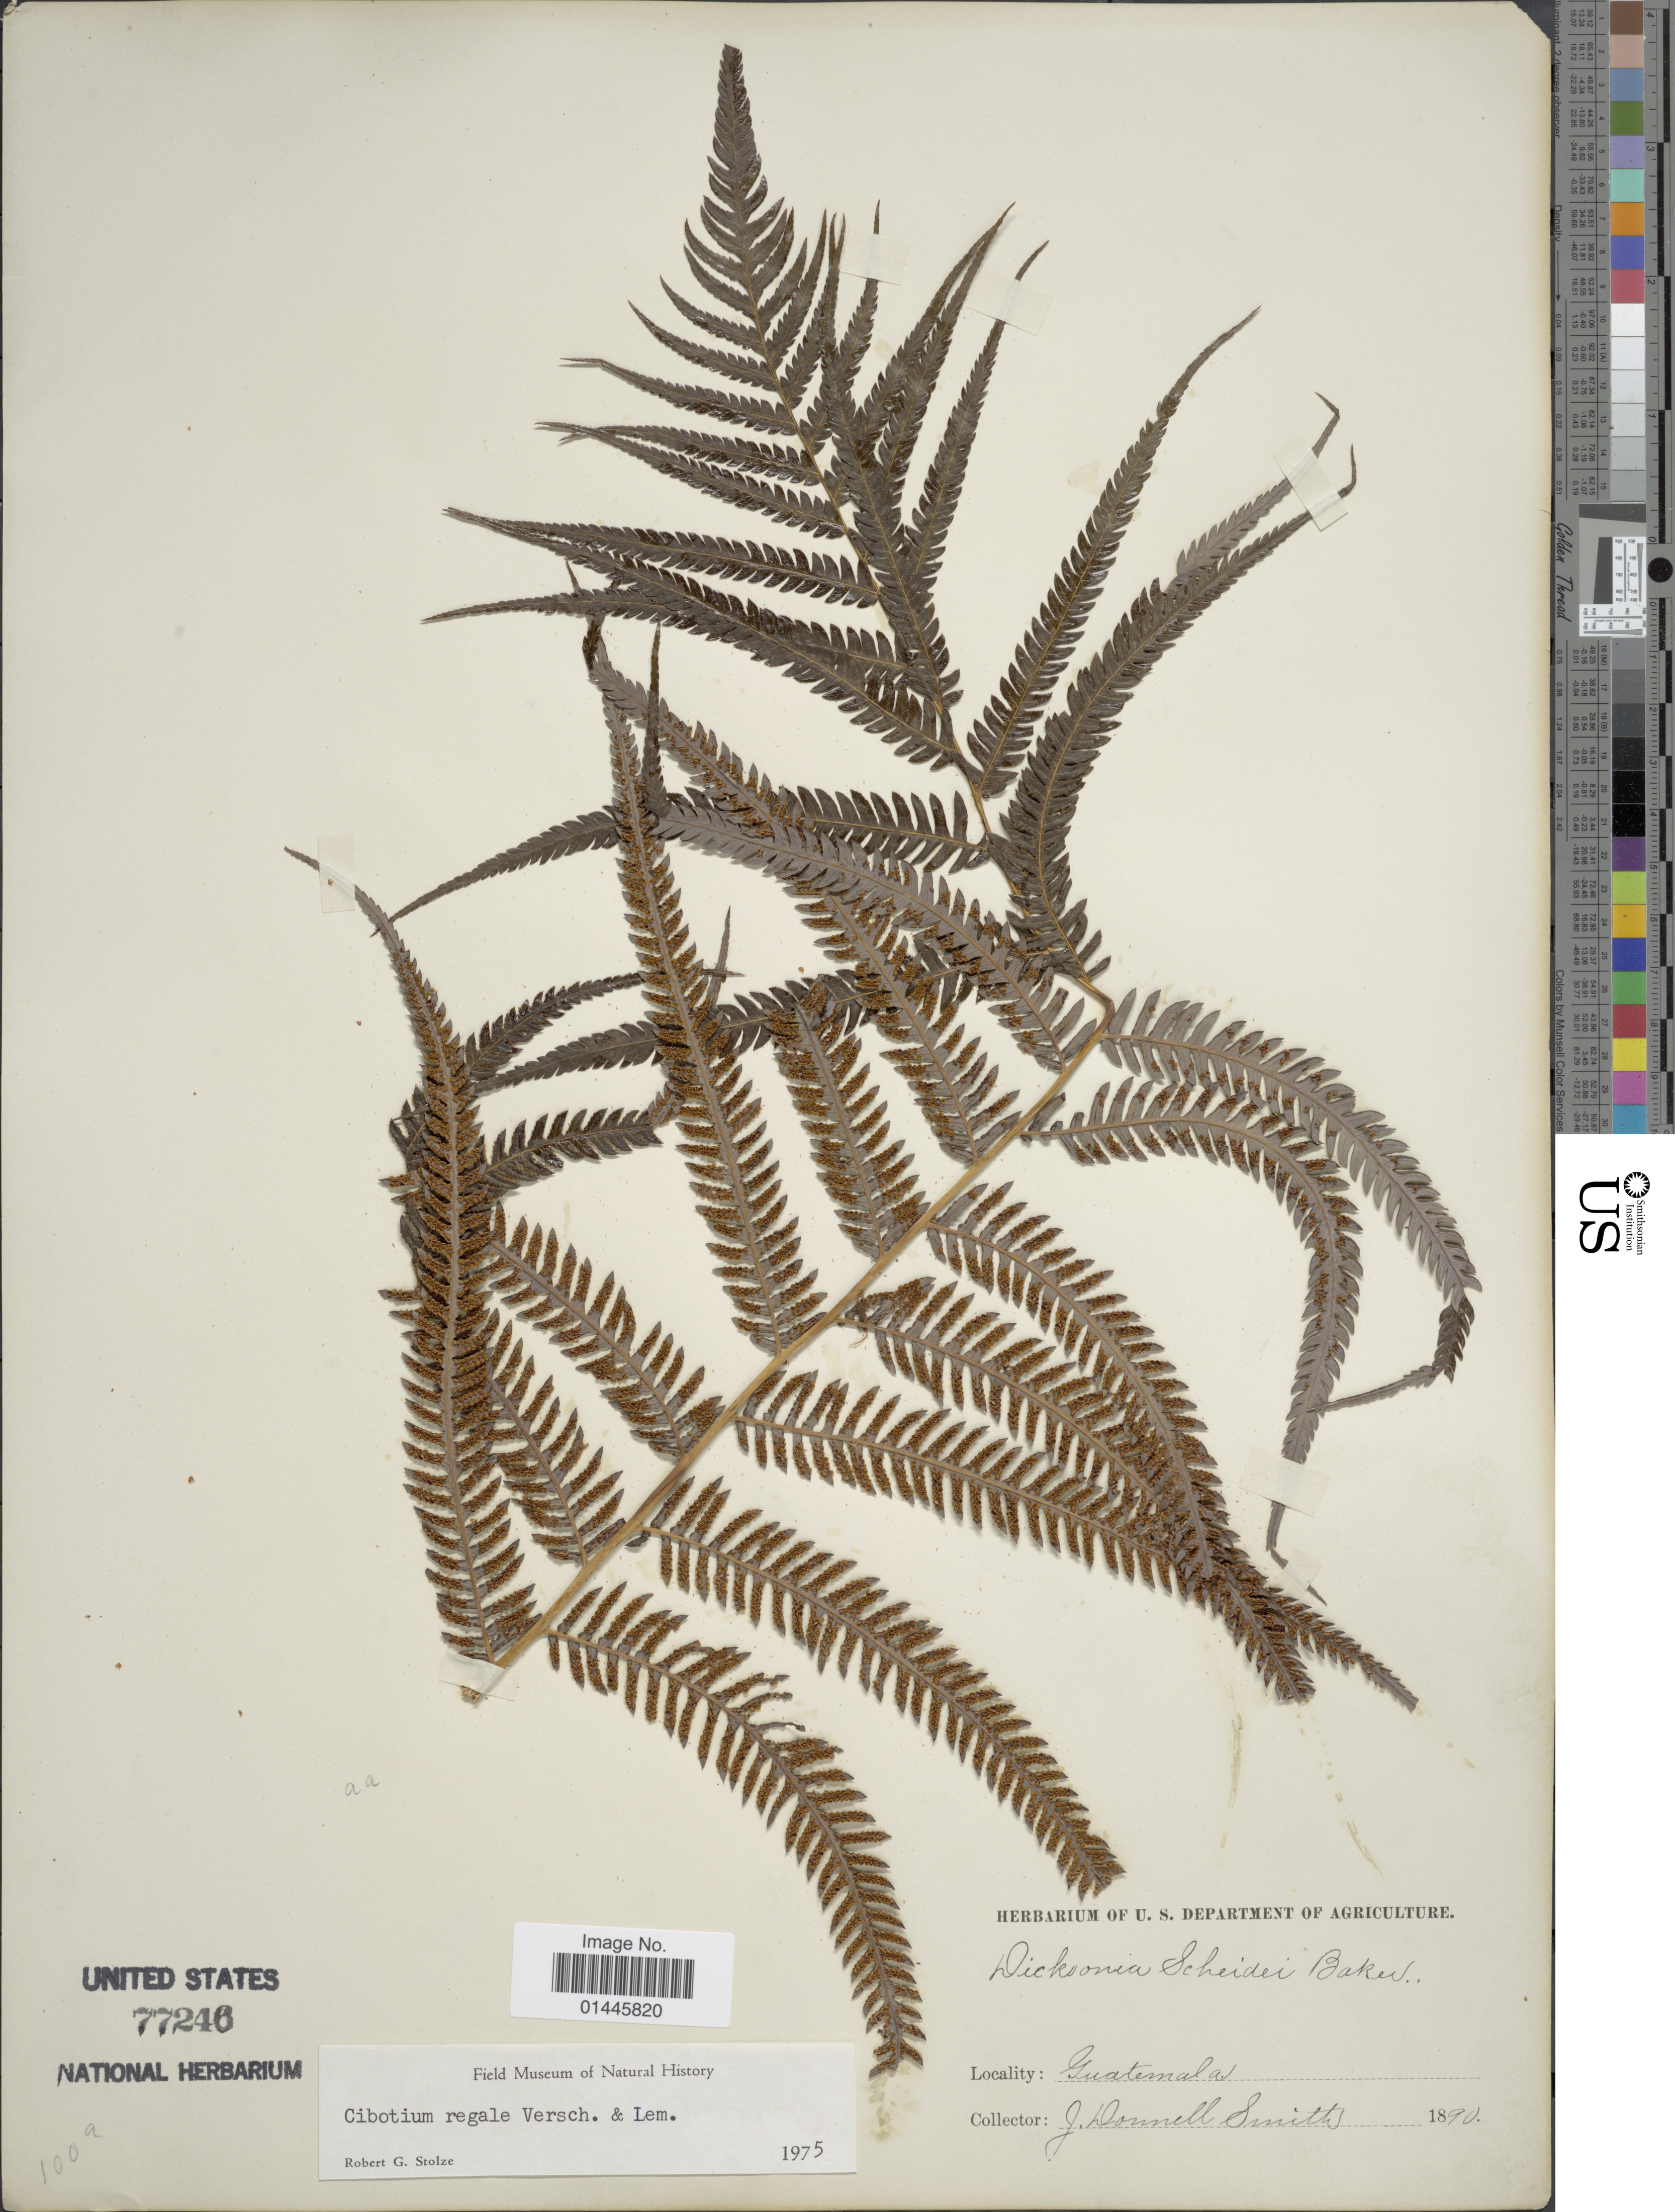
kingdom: Plantae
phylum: Tracheophyta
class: Polypodiopsida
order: Cyatheales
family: Cibotiaceae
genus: Cibotium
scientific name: Cibotium regale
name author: Verschaff. & Lem.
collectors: J. Donnell Smith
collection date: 1890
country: Guatemala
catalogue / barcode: US 77246